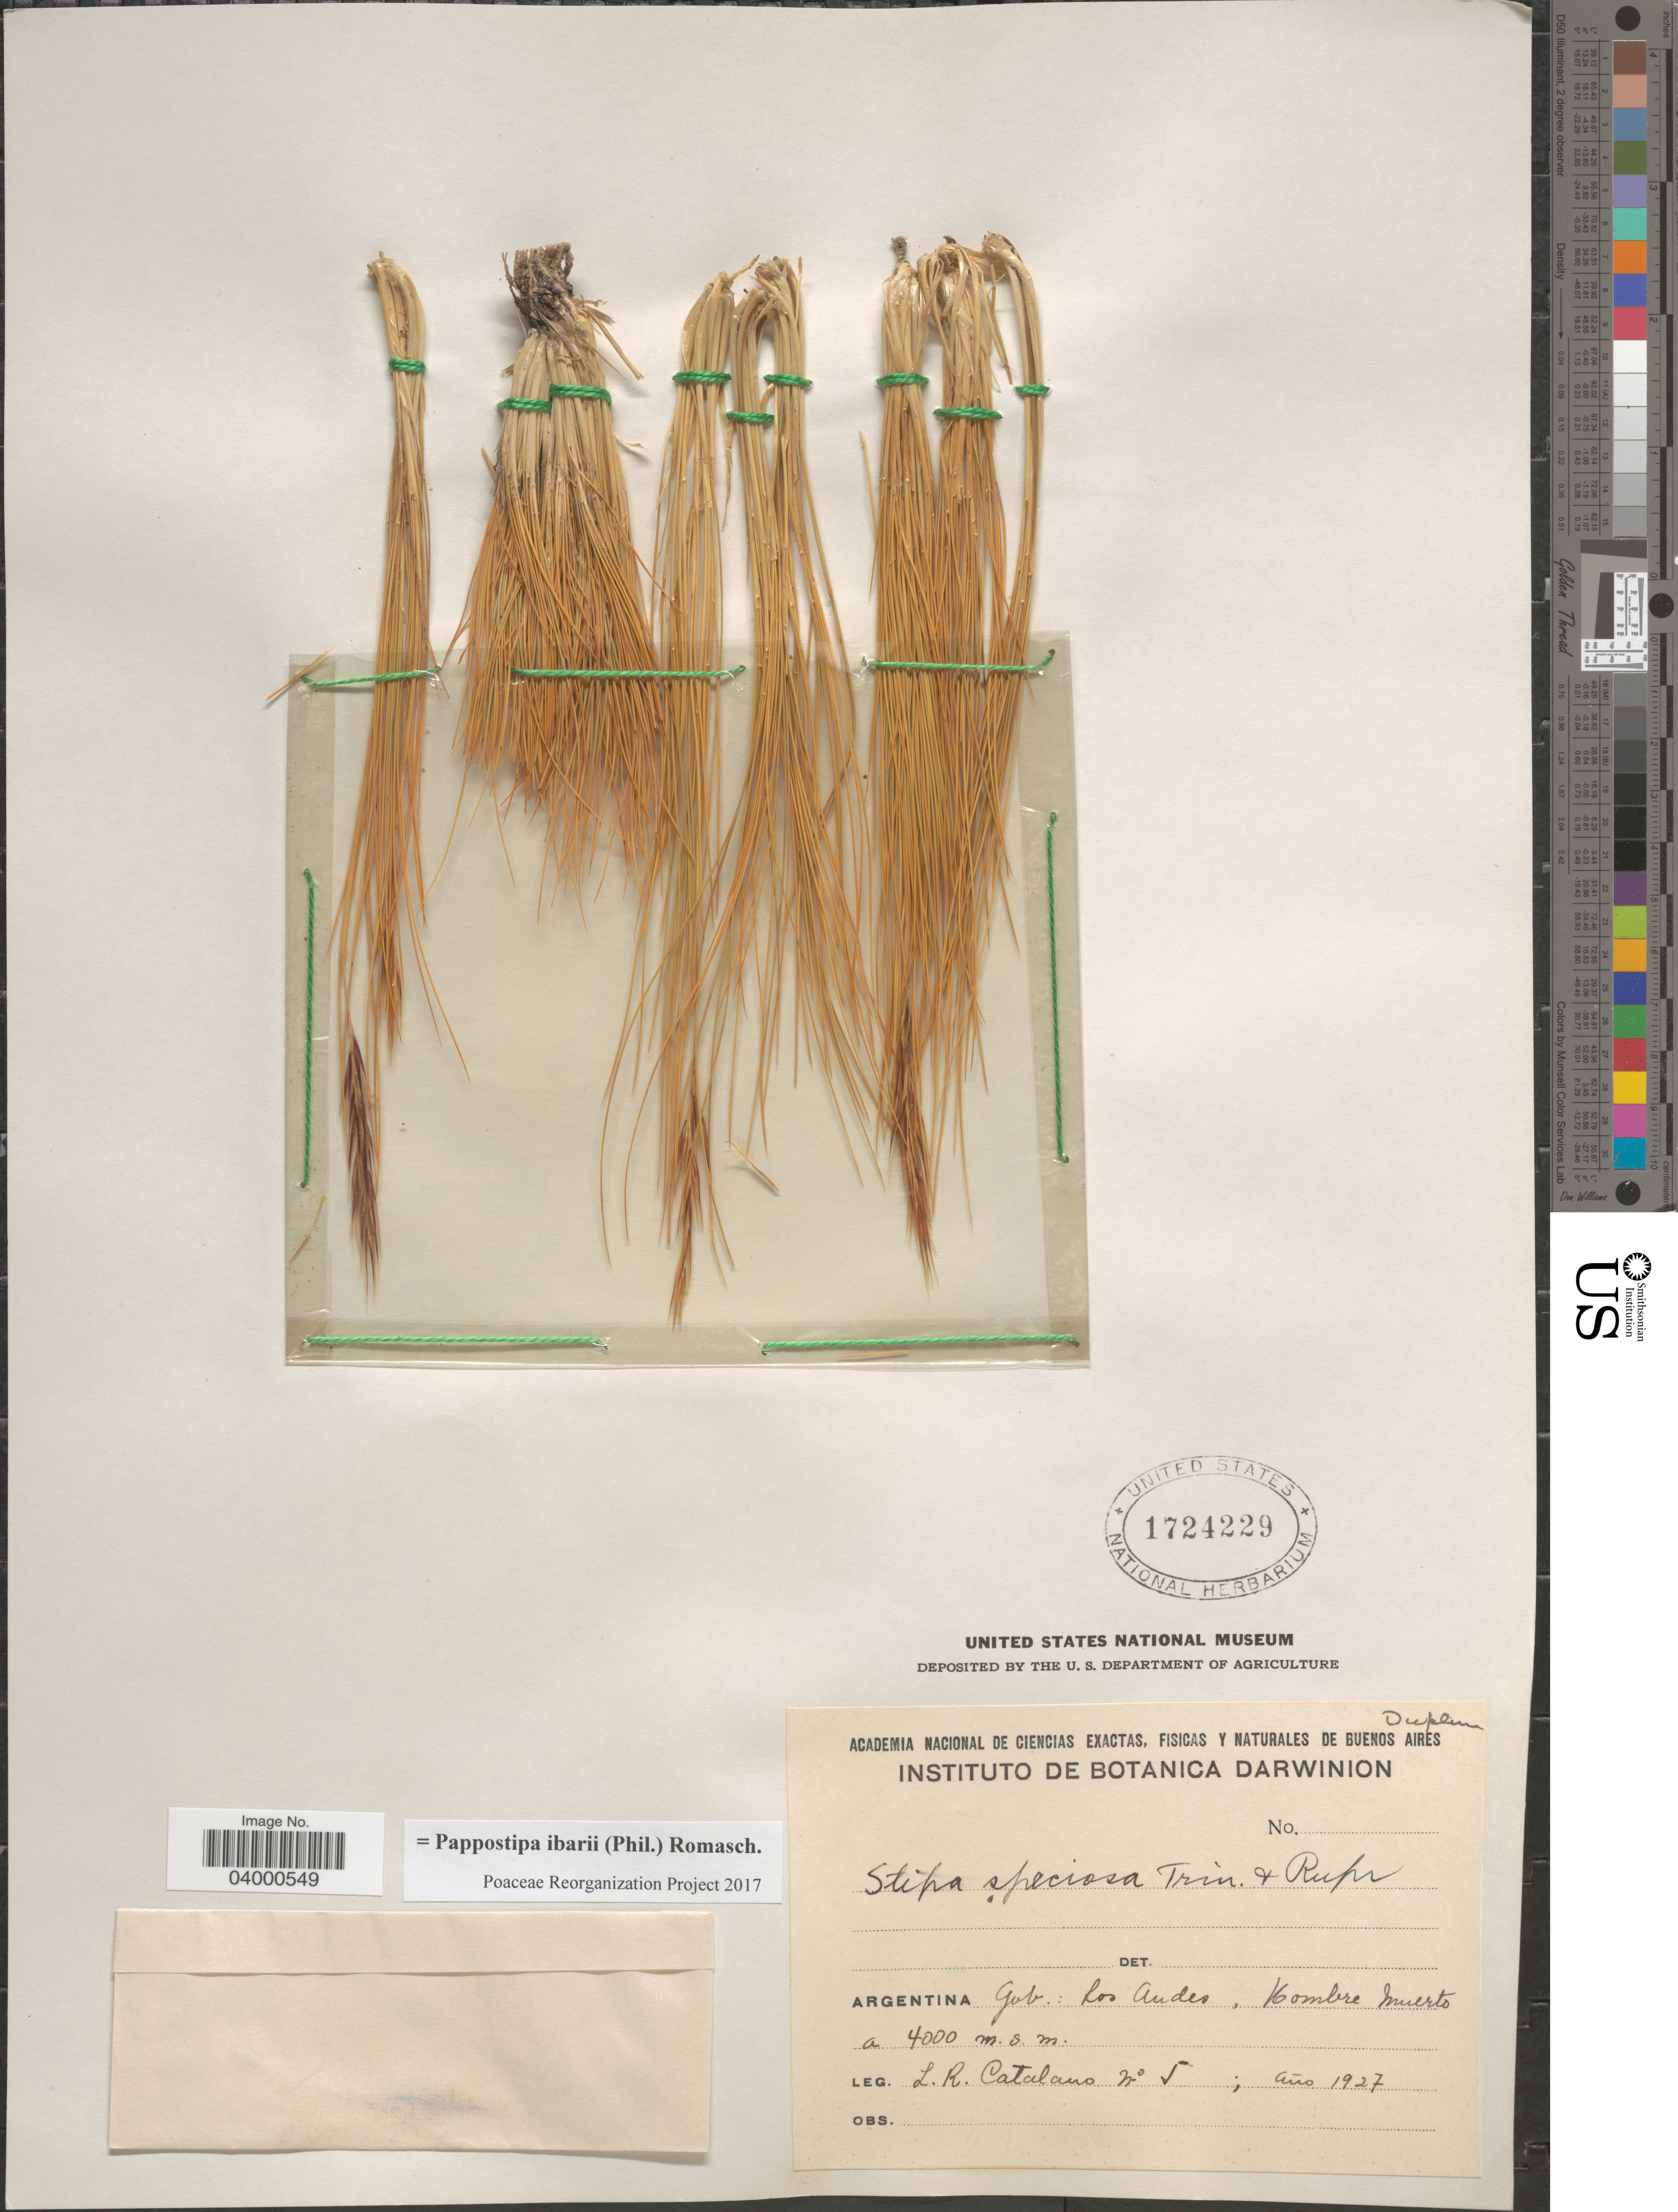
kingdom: Plantae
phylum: Tracheophyta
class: Liliopsida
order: Poales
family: Poaceae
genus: Pappostipa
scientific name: Pappostipa ibarii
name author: (Phil.) Romasch.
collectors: L. Catalano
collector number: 5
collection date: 1927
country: Argentina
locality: Gob.: Los Andes, Nombre Muerto.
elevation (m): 4000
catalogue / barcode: US 1724229